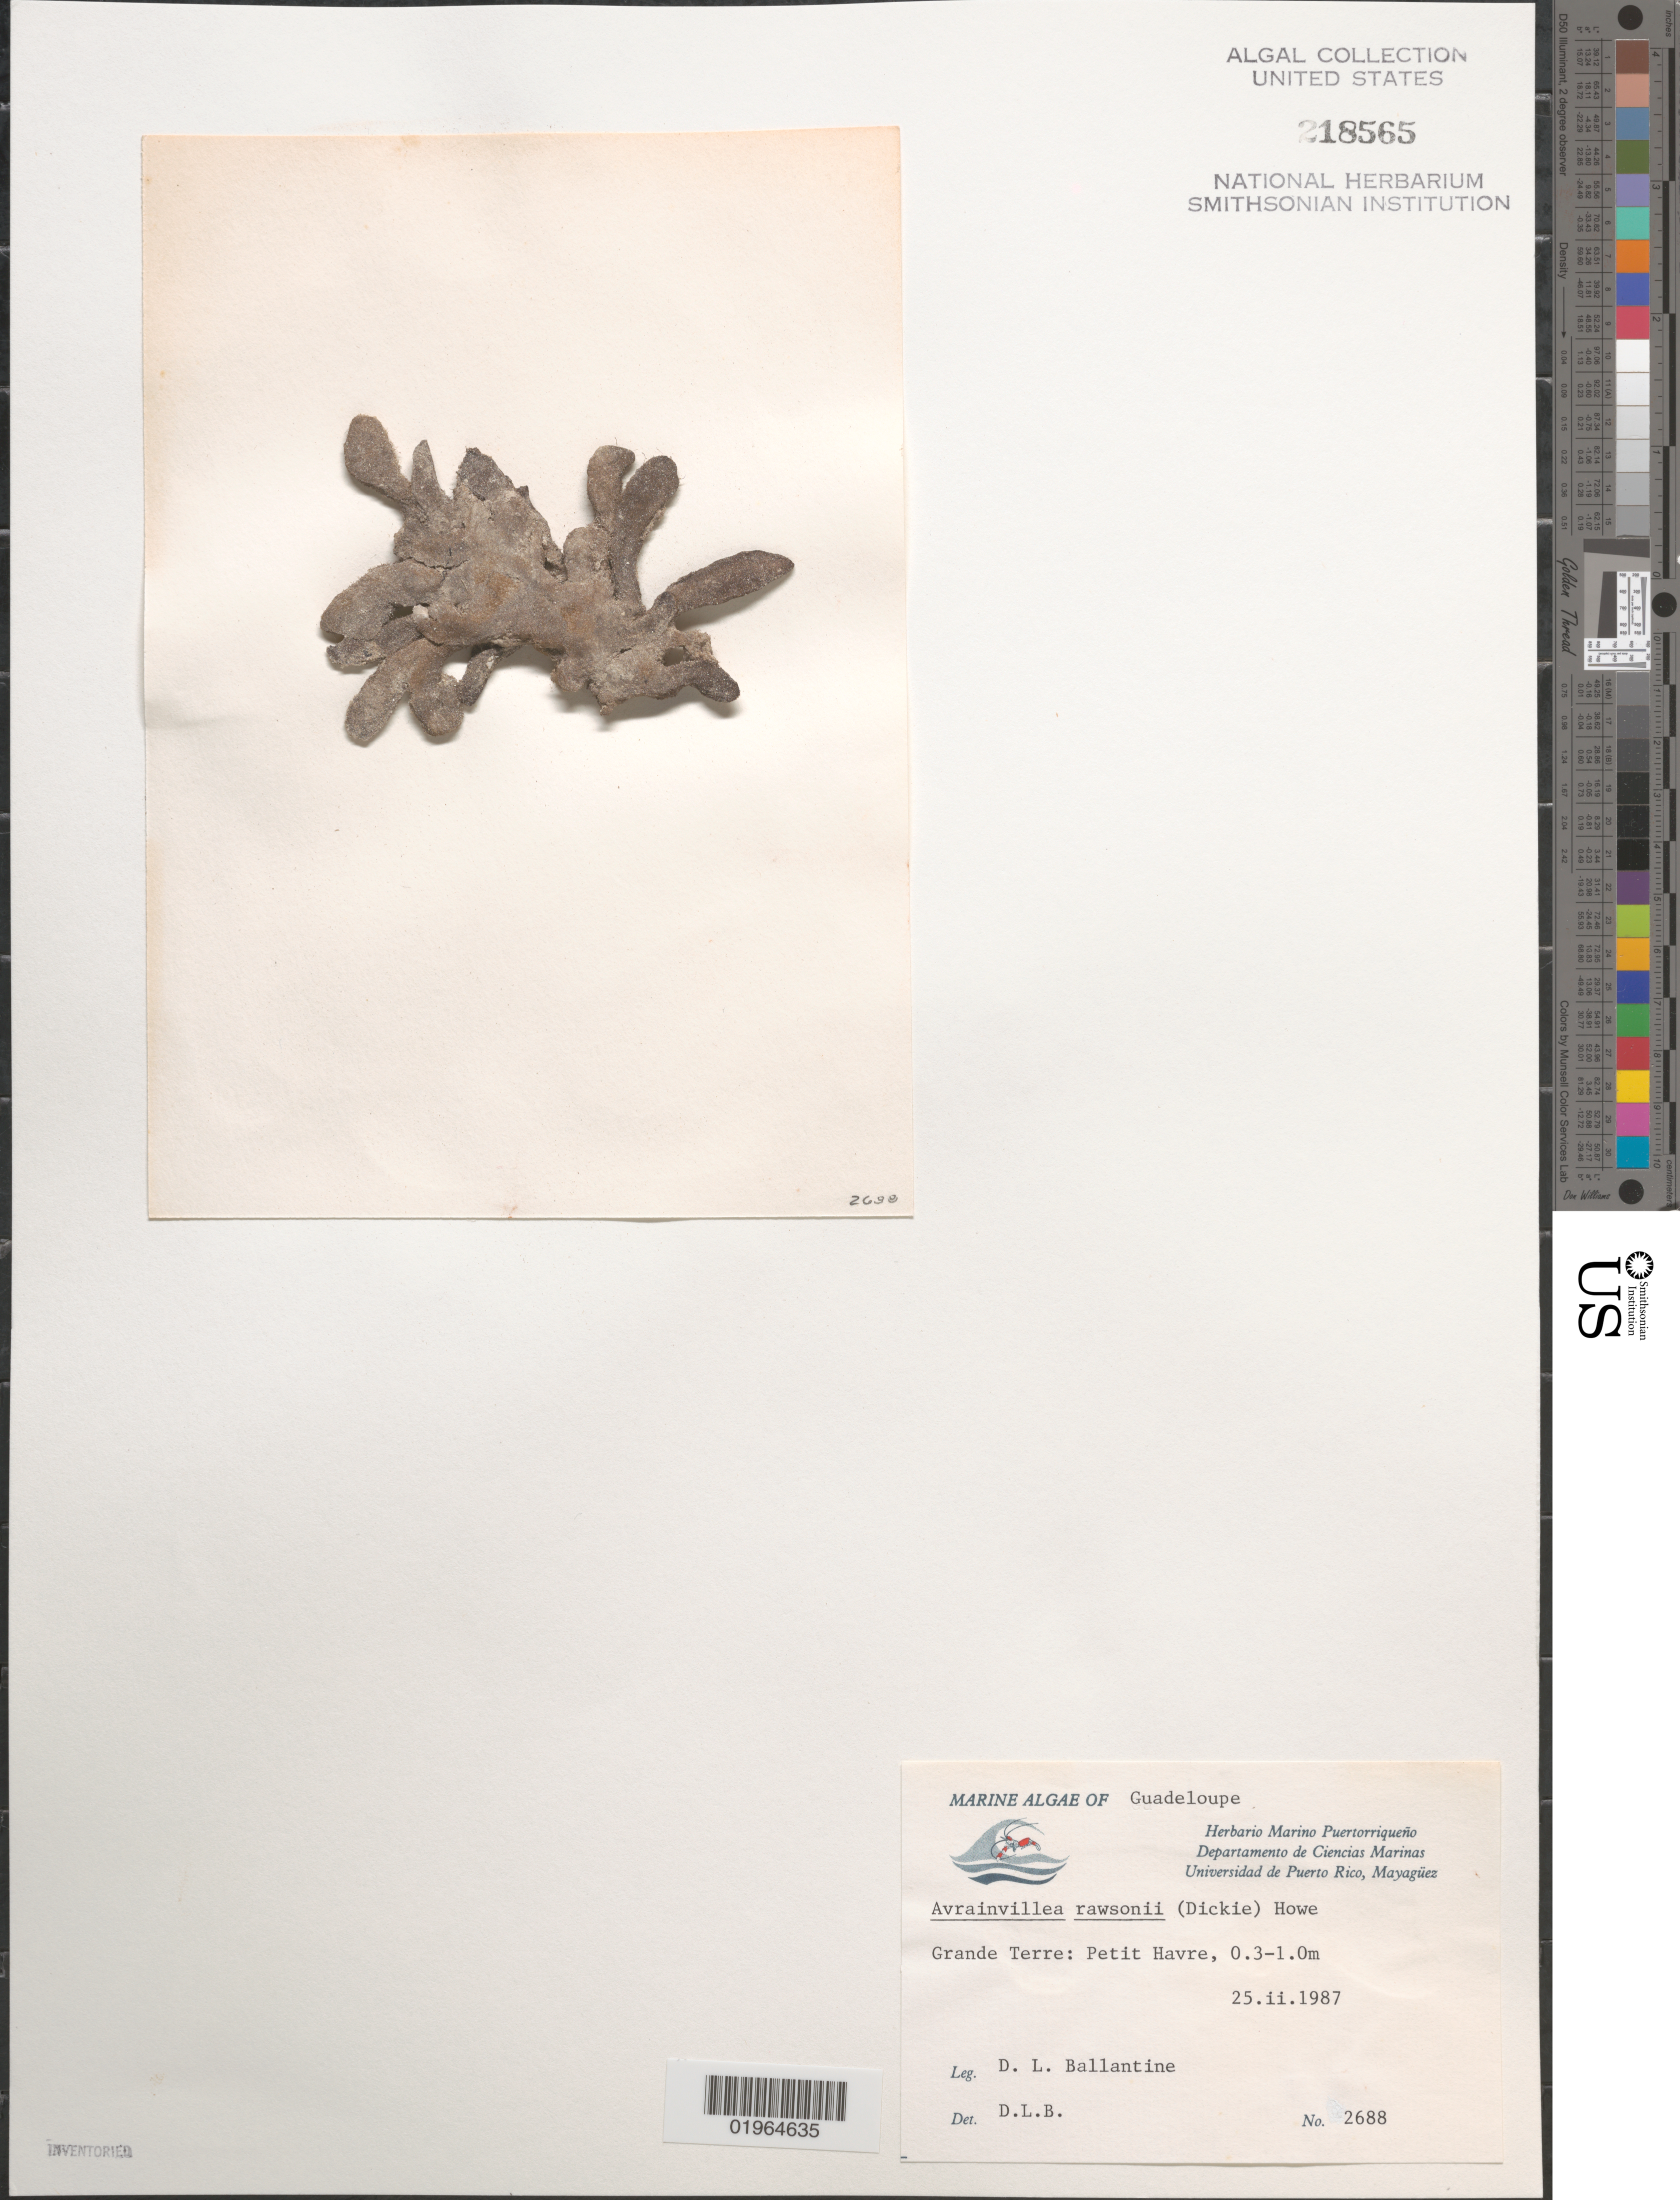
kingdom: Plantae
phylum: Chlorophyta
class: Ulvophyceae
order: Bryopsidales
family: Dichotomosiphonaceae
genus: Avrainvillea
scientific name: Avrainvillea rawsonii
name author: (Dickie) M. Howe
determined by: Ballantine, D. L.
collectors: D.L. Ballantine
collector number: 2688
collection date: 1987-02-25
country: Guadeloupe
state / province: Grande Terre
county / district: Petit Havre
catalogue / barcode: US 218565